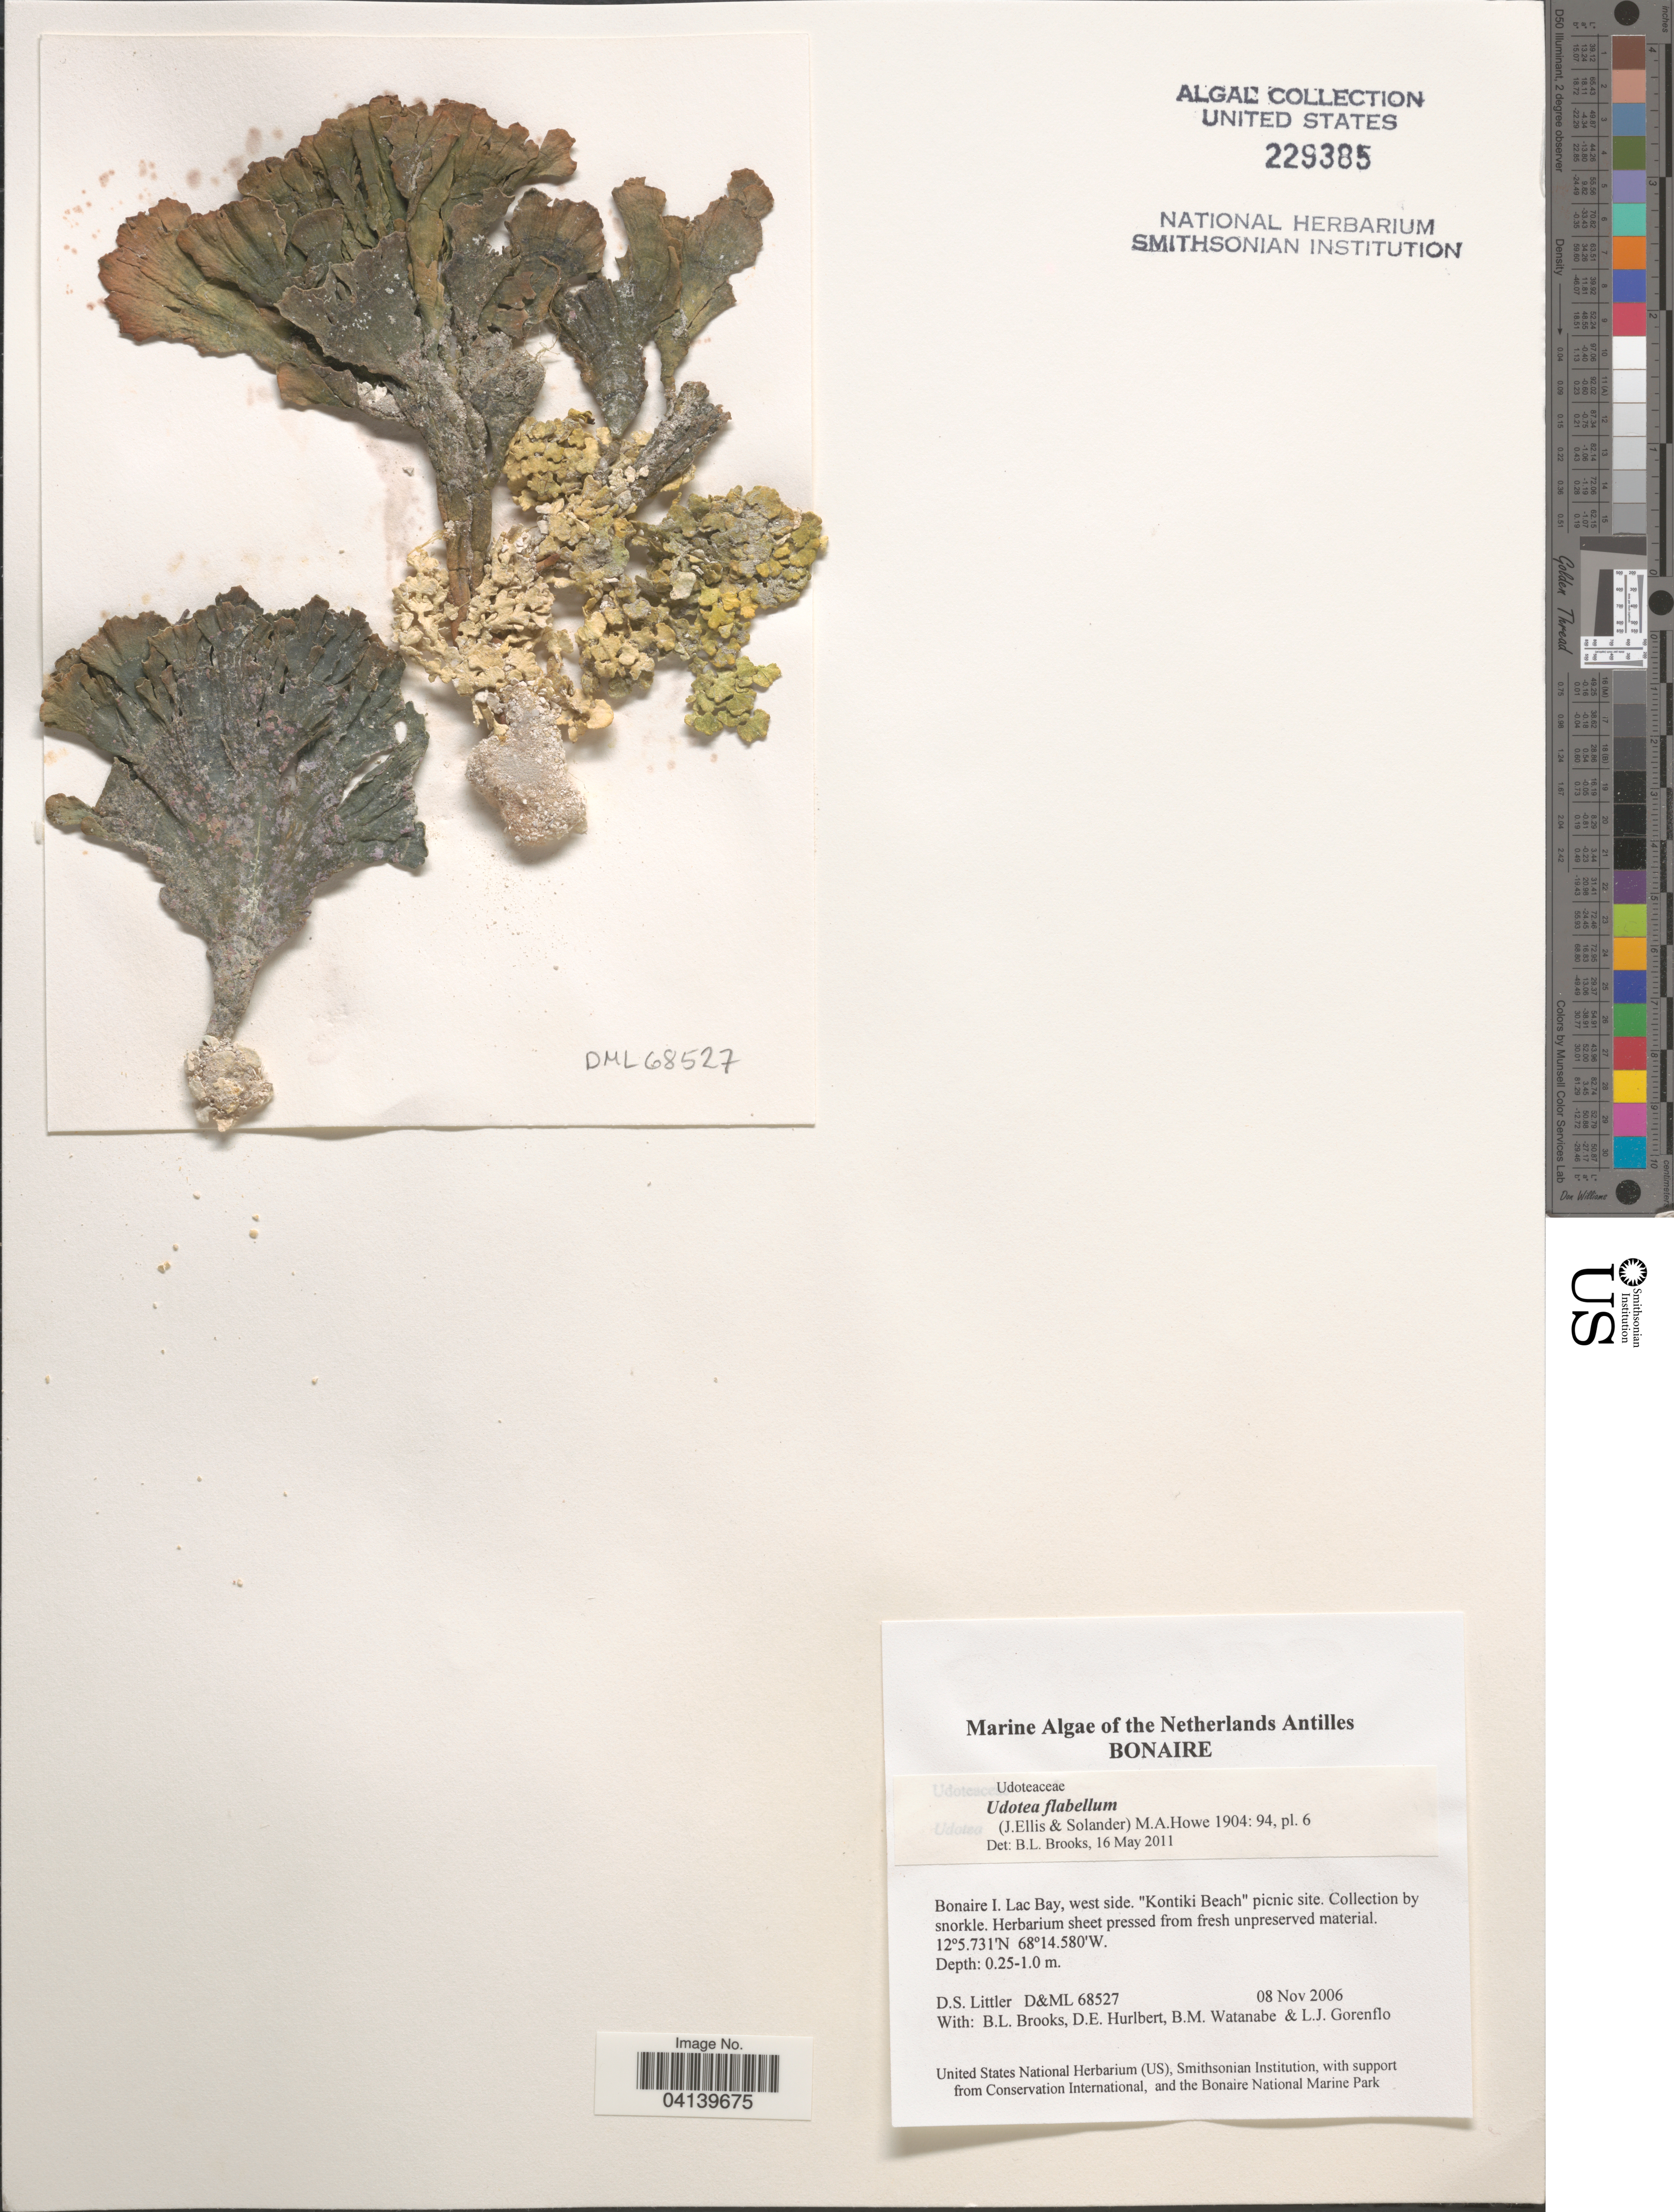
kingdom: Plantae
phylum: Chlorophyta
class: Ulvophyceae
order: Bryopsidales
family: Udoteaceae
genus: Udotea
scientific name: Udotea flabellum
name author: (J. Ellis & Sol.) M. Howe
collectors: D. S. Littler, B. Brooks, D. Hurlbert, B. Watanabe & L. Gorenflo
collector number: D&ML 68527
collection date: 2006-11-08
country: Netherlands Antilles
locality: Bonaire. Bonaire I. Lac Bay, west side. "Kontiki Beach" picnic site.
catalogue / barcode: US 229385